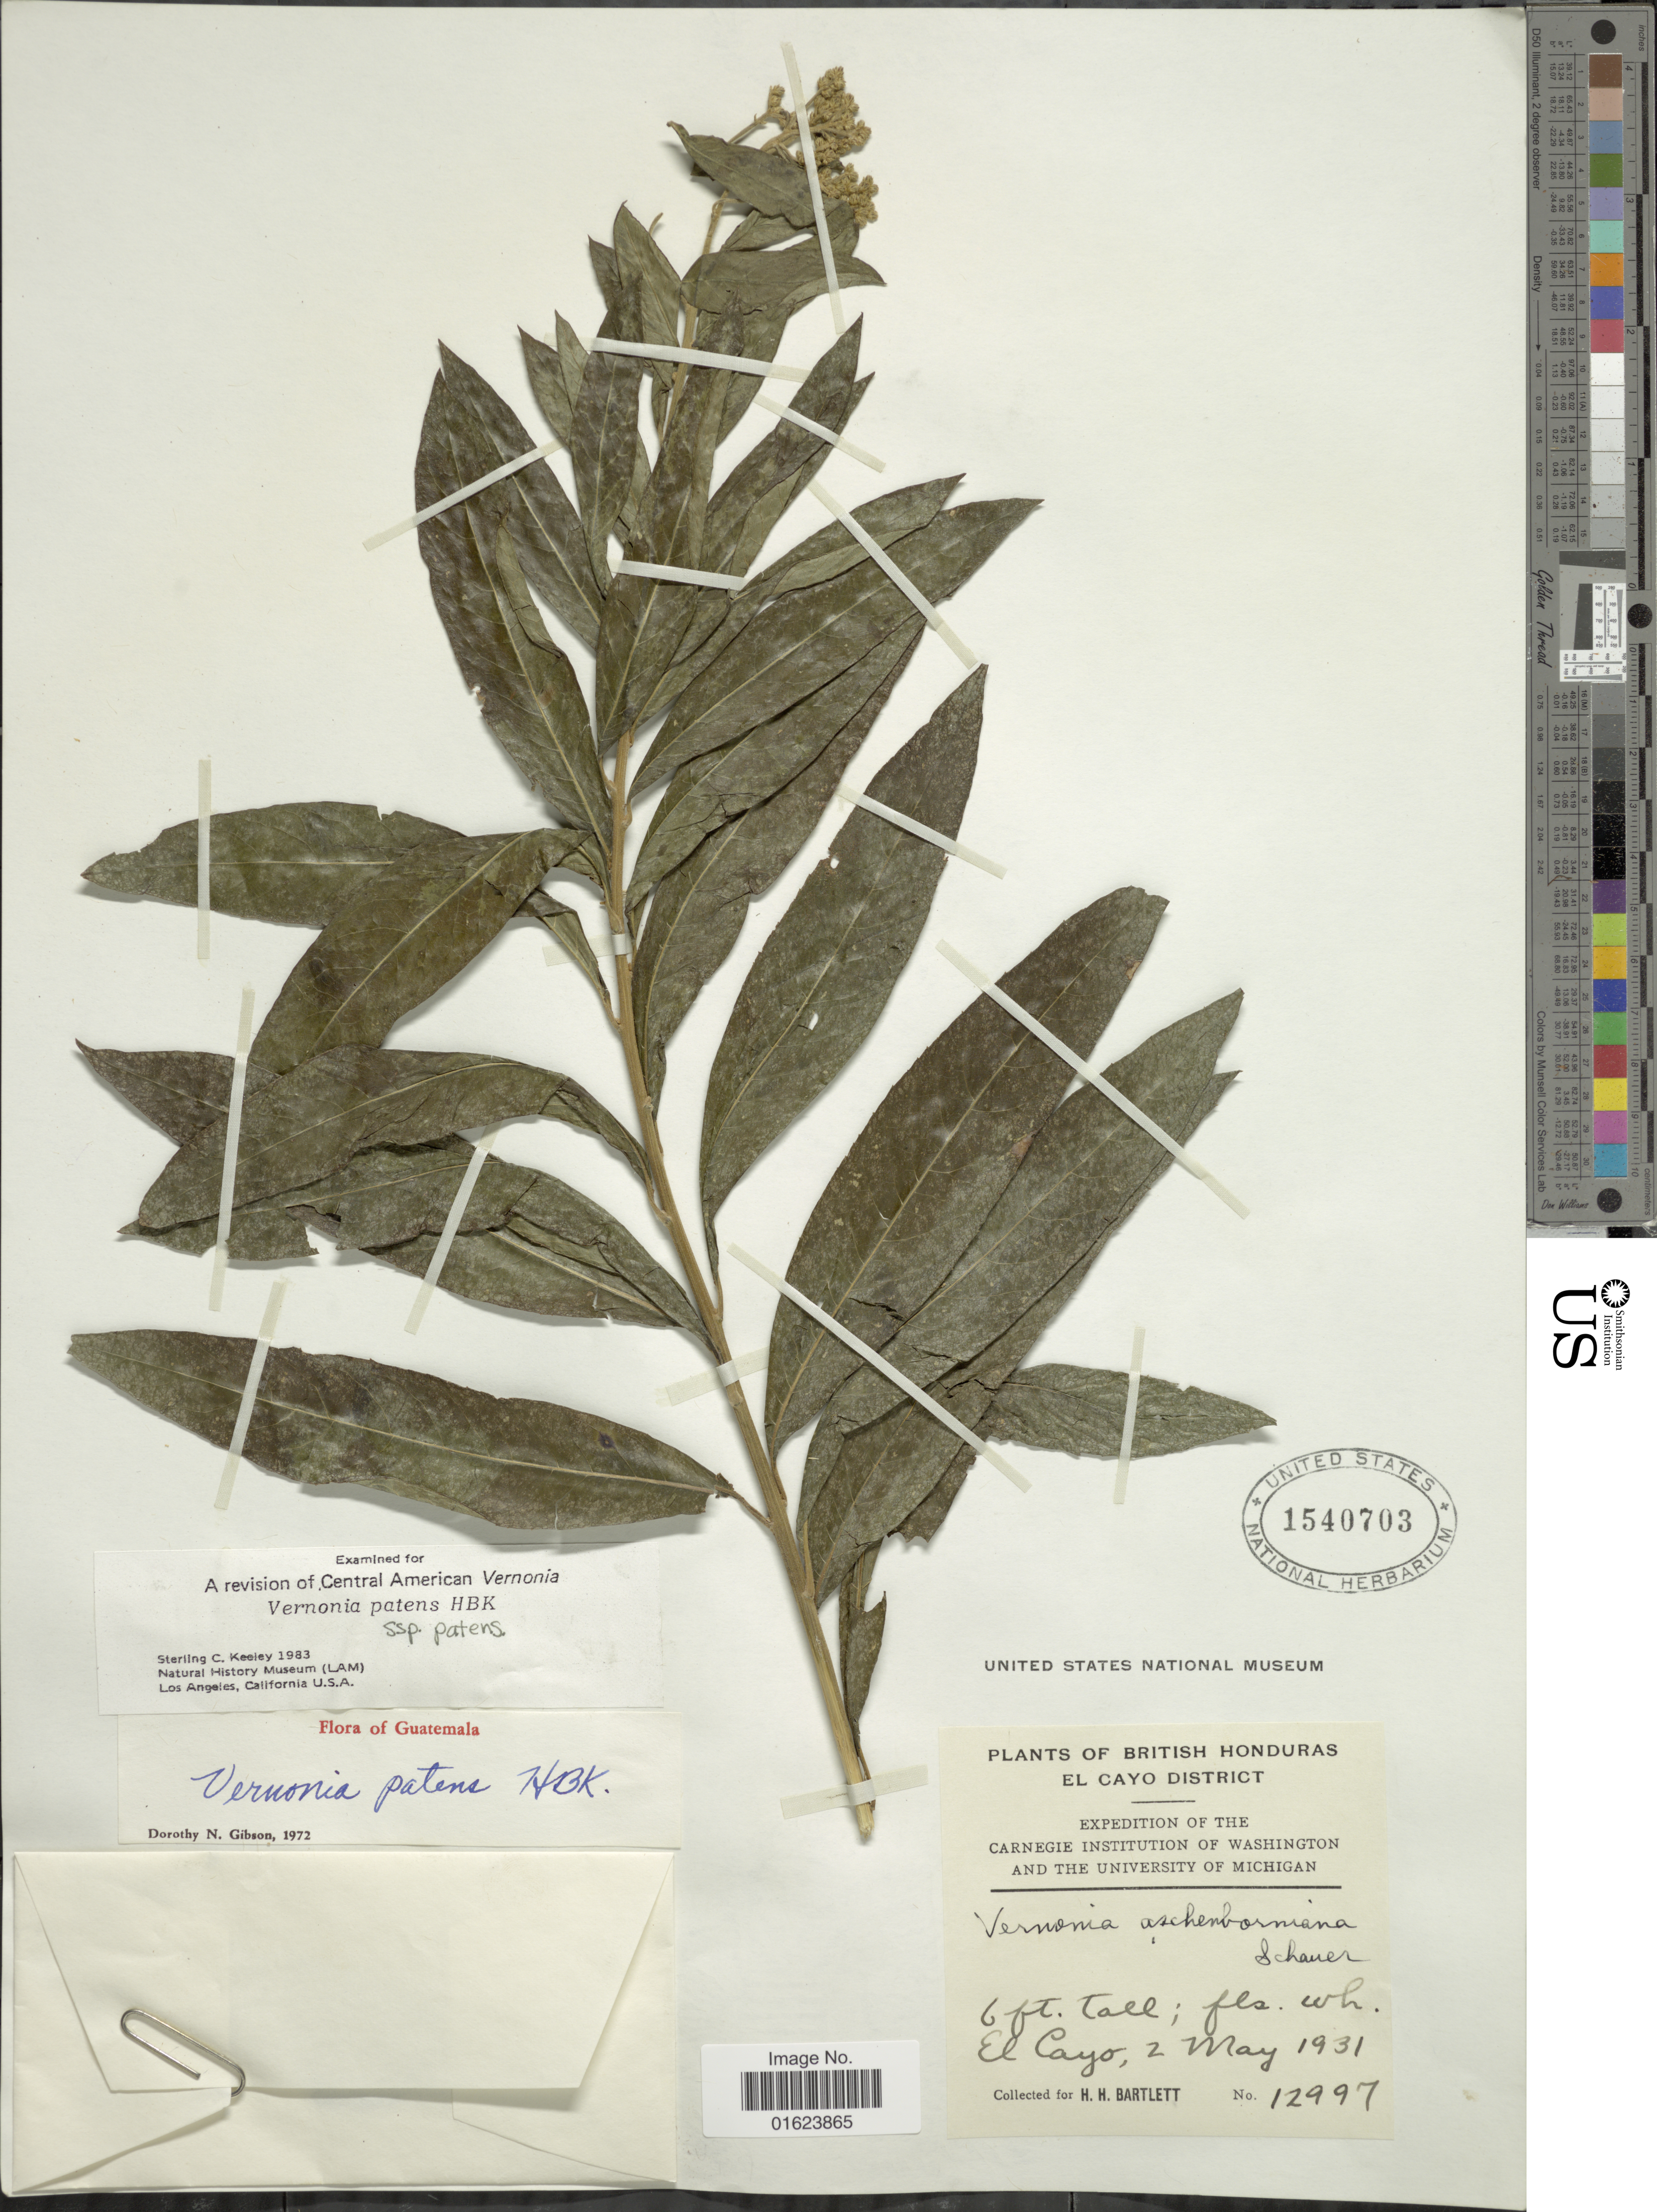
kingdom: Plantae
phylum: Tracheophyta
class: Magnoliopsida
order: Asterales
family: Asteraceae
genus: Vernonanthura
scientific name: Vernonanthura patens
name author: (Kunth) H. Rob.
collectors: H. H. Bartlett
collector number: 12997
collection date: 1931-05-02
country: Belize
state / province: Cayo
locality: British Honduras, El Cayo District. El Cayo,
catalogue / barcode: US 1540703